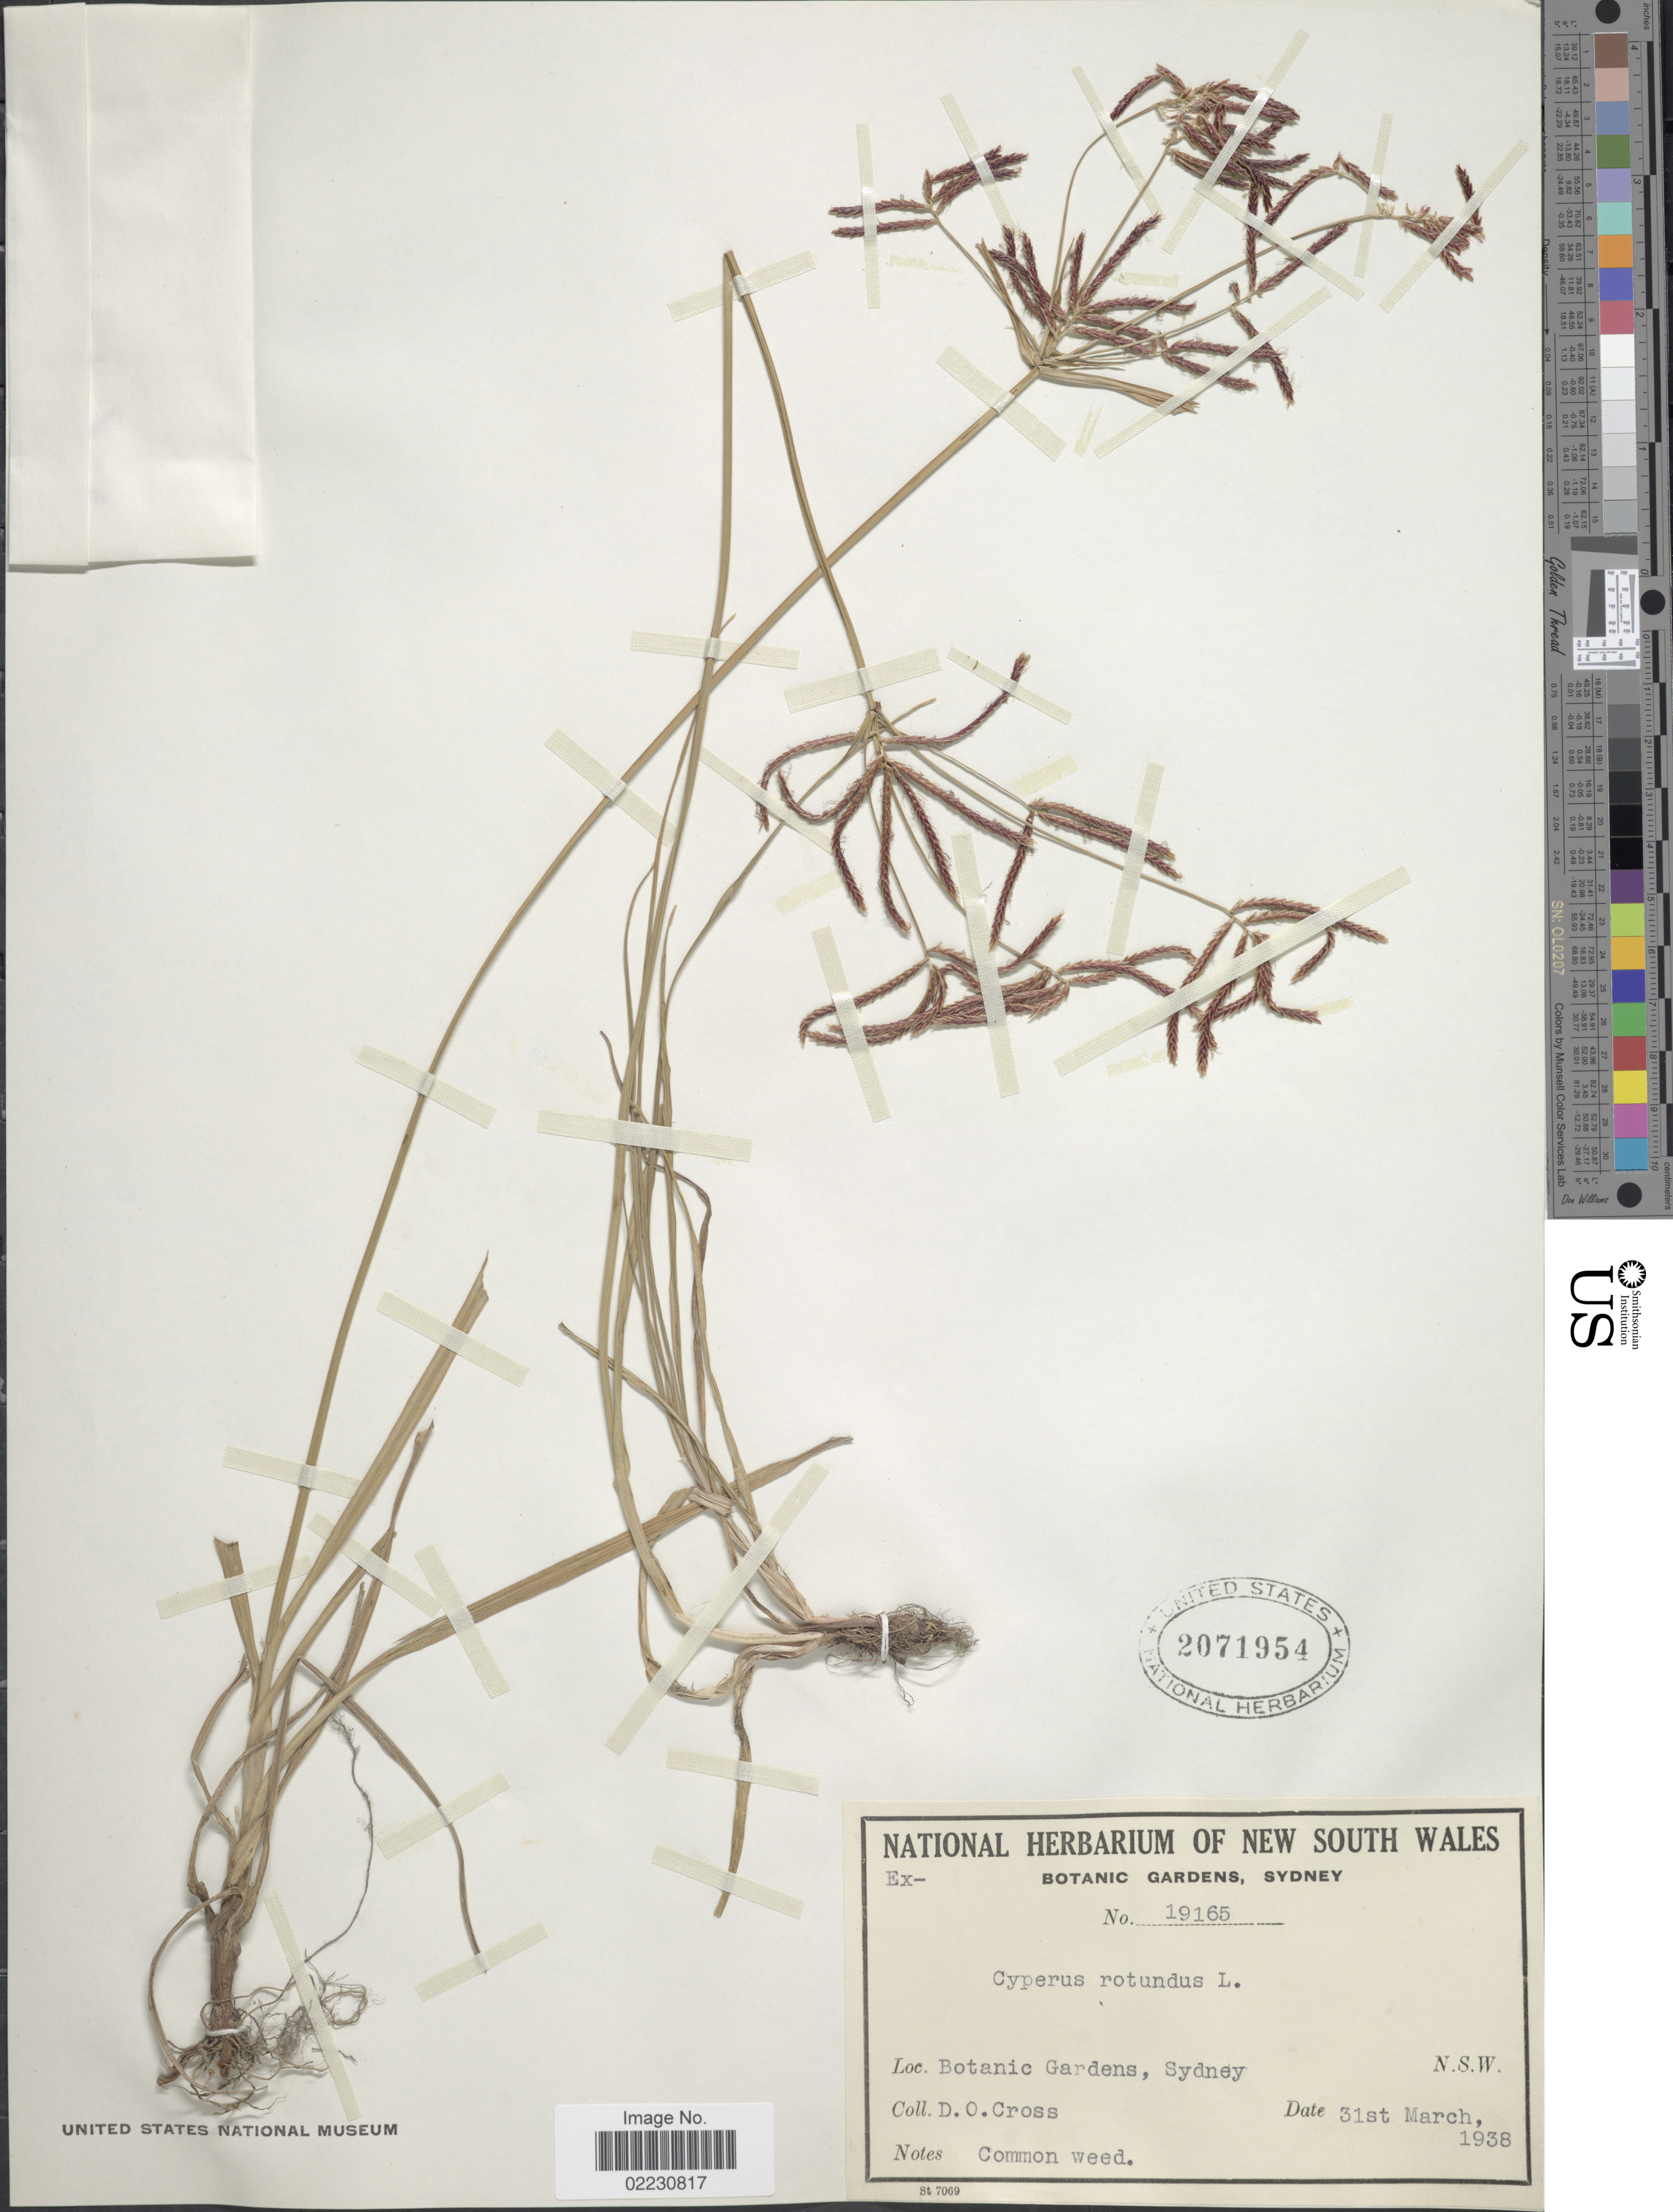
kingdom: Plantae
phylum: Tracheophyta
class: Liliopsida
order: Poales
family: Cyperaceae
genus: Cyperus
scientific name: Cyperus rotundus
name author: L.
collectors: D. Cross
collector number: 19165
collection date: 1938-03-31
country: Australia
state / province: New South Wales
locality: Botanic Gardens, Sydney, N.S.W.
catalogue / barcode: US 2071954